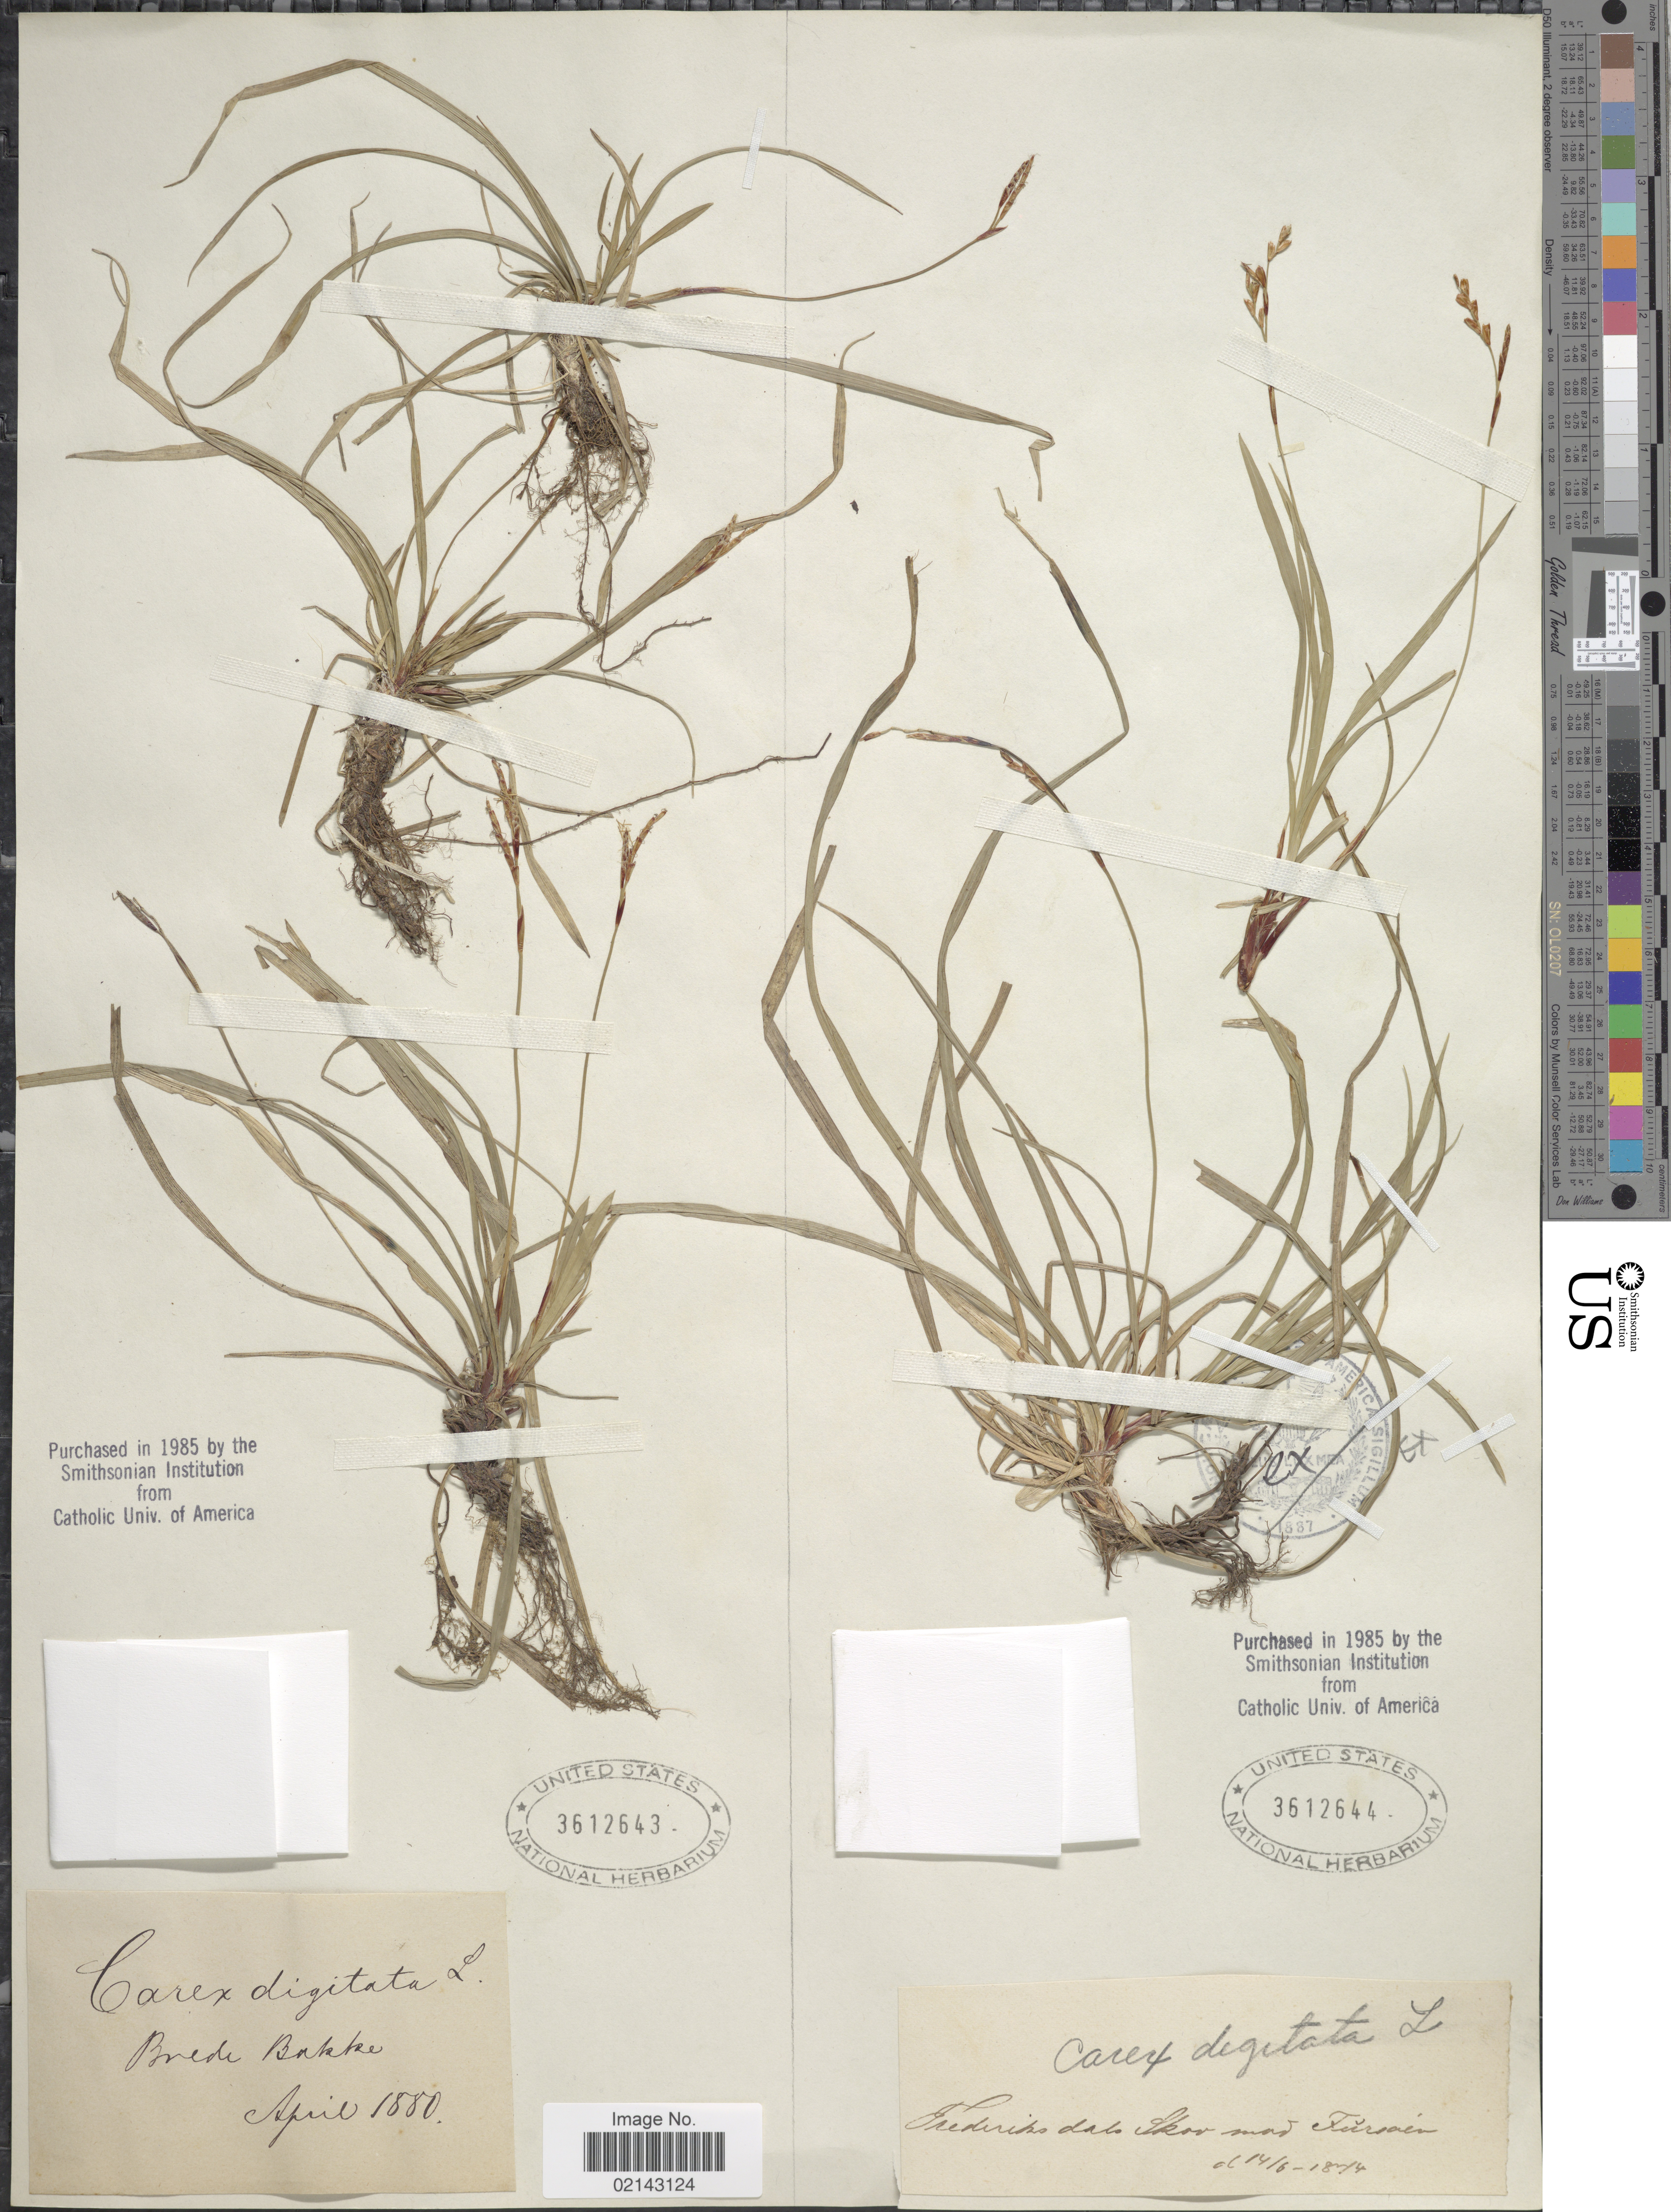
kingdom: Plantae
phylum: Tracheophyta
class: Liliopsida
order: Poales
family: Cyperaceae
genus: Carex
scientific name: Carex digitata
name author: L.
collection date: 1880-04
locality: Brede Bakke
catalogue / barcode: US 3612643